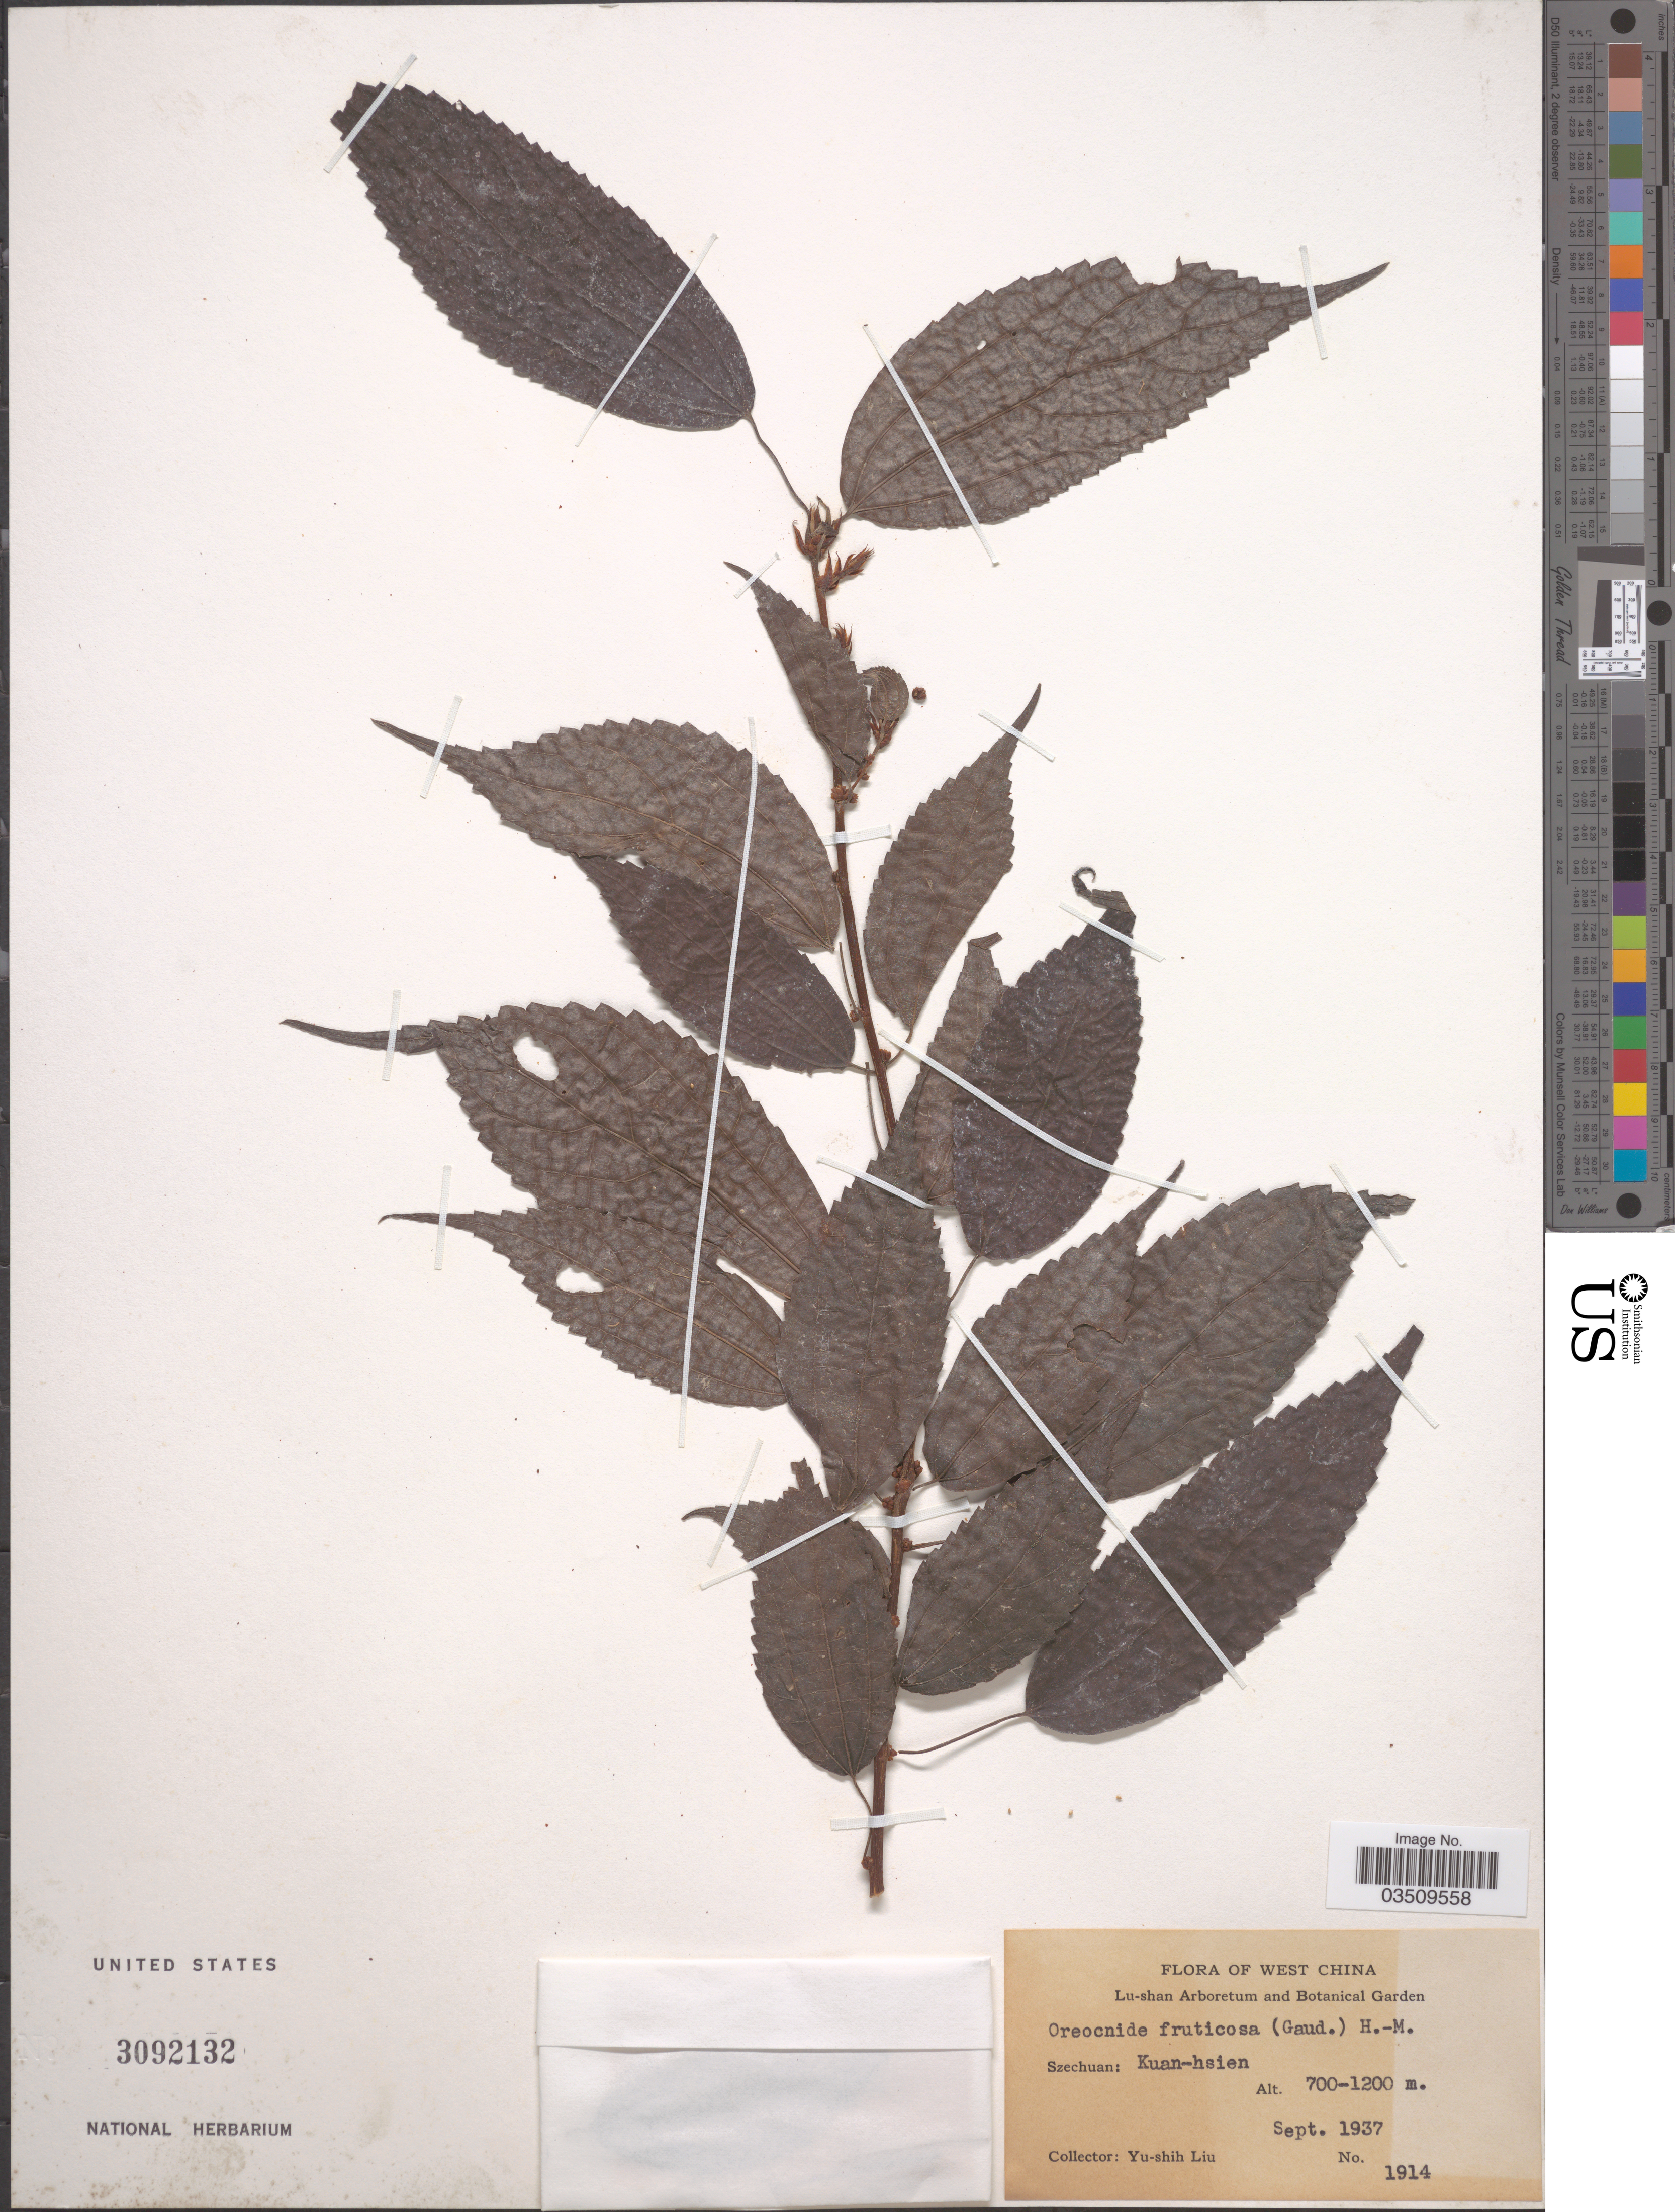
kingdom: Plantae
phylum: Tracheophyta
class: Magnoliopsida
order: Rosales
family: Urticaceae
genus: Oreocnide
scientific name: Oreocnide frutescens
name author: (Thunb.) Miq.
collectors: Y.-S. Liu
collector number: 1914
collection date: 1937-09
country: China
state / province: Sichuan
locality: West China. Szechuan: Kuan-hsien.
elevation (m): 700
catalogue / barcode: US 3092132